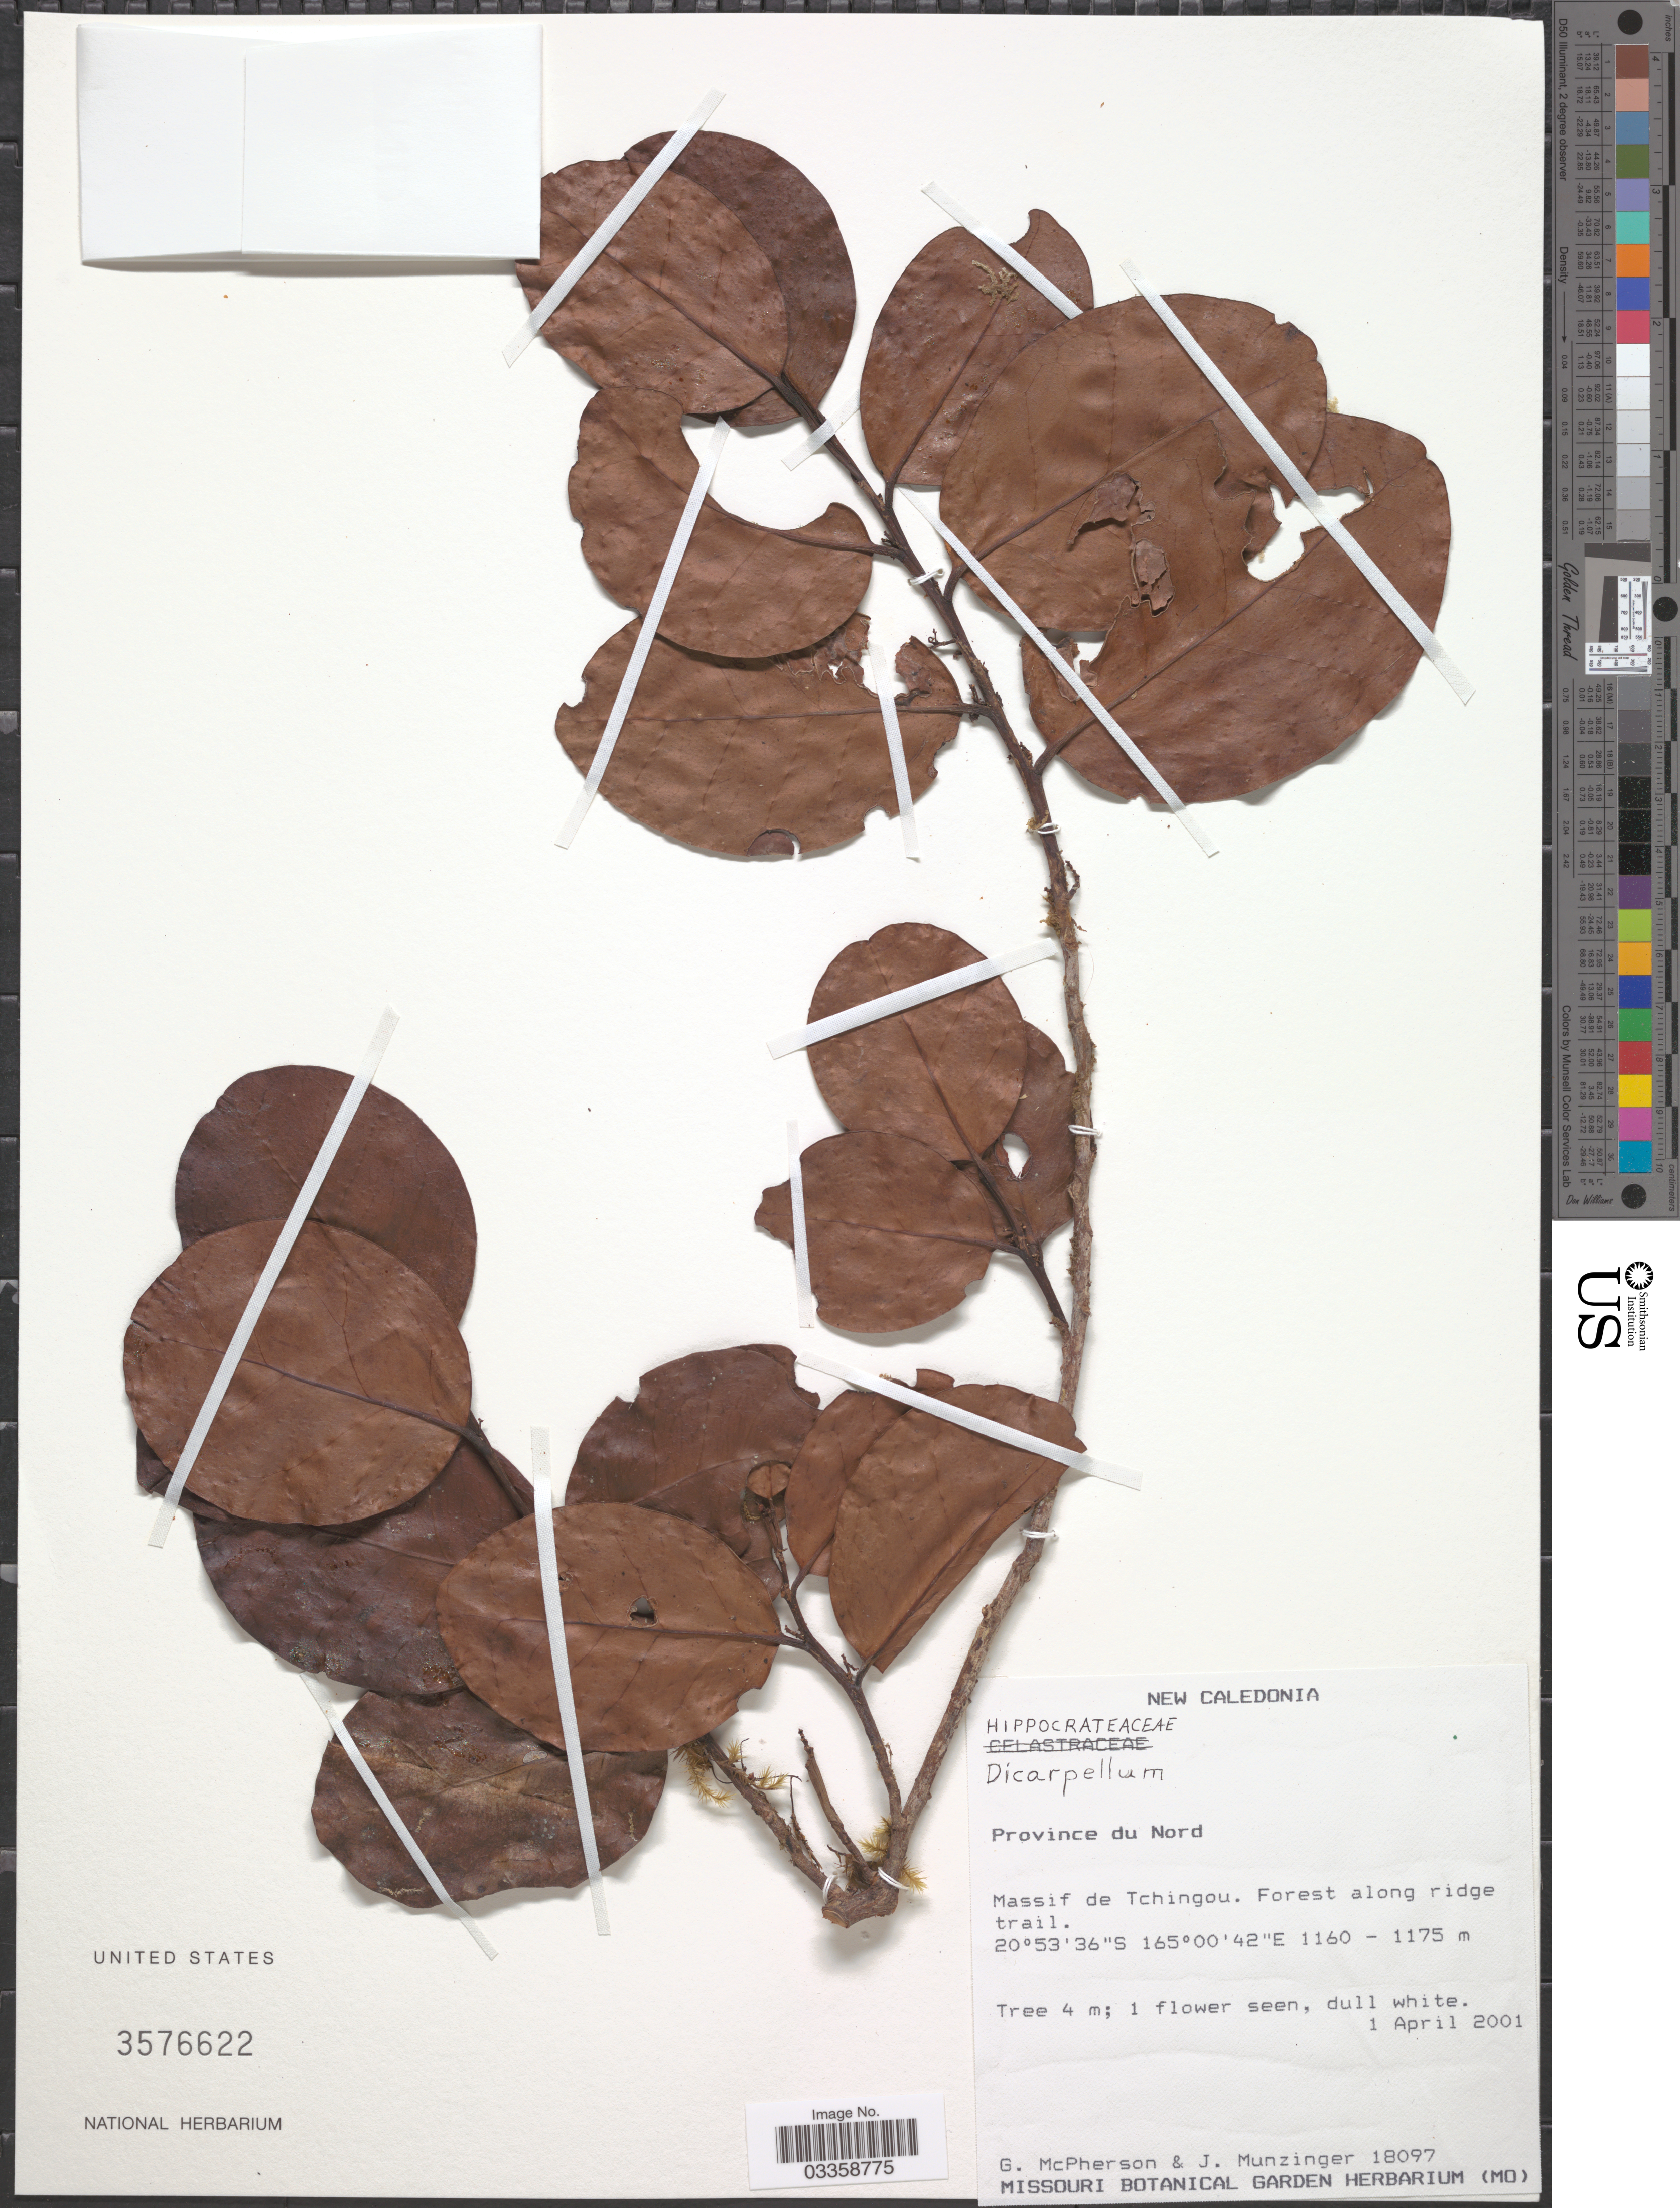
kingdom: Plantae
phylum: Tracheophyta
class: Magnoliopsida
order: Celastrales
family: Celastraceae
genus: Dicarpellum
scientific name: Dicarpellum sp.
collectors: G. McPherson & J. K. Munzinger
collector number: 18097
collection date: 2001-04-01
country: New Caledonia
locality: Province du Nord, Massif de Tchingou. Forest along ridge trail.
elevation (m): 1160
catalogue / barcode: US 3576622